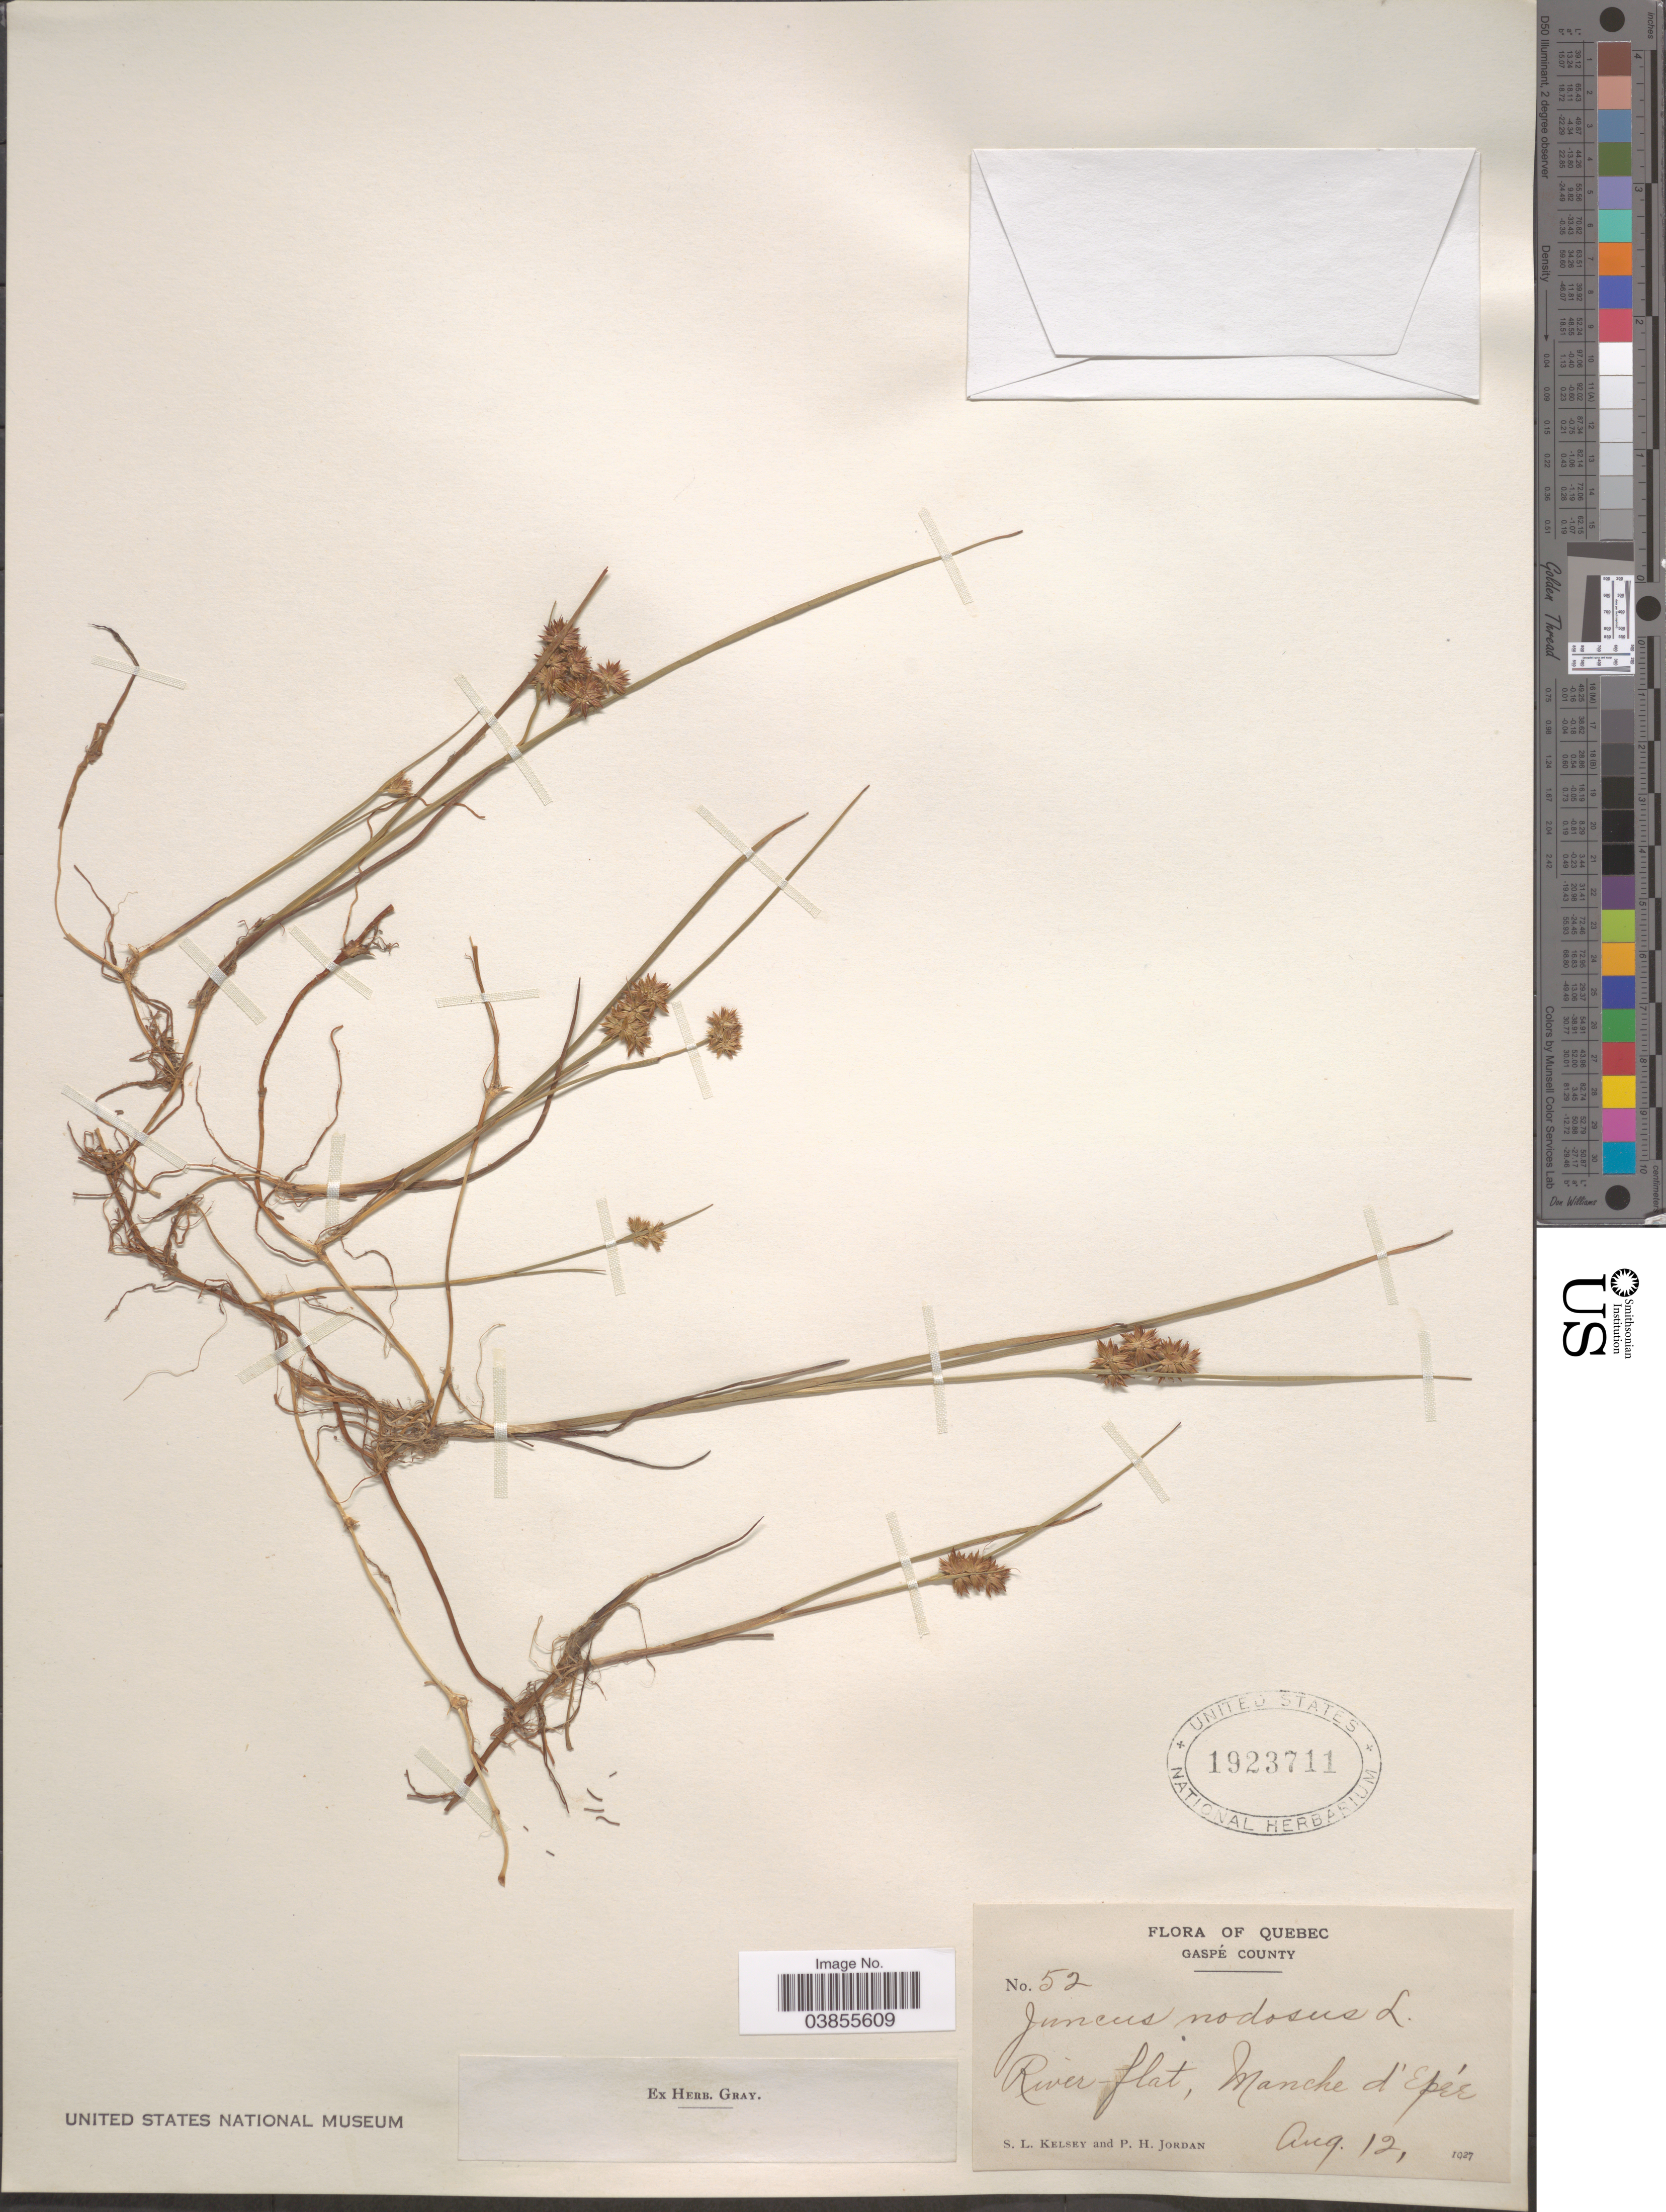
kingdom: Plantae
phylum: Tracheophyta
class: Liliopsida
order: Poales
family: Juncaceae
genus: Juncus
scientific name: Juncus nodosus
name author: L.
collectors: S. Kelsey & P. Jordan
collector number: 52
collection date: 1927-08-12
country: Canada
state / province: Quebec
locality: Gaspé County. River flat, Mache d' Espée.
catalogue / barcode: US 1923711